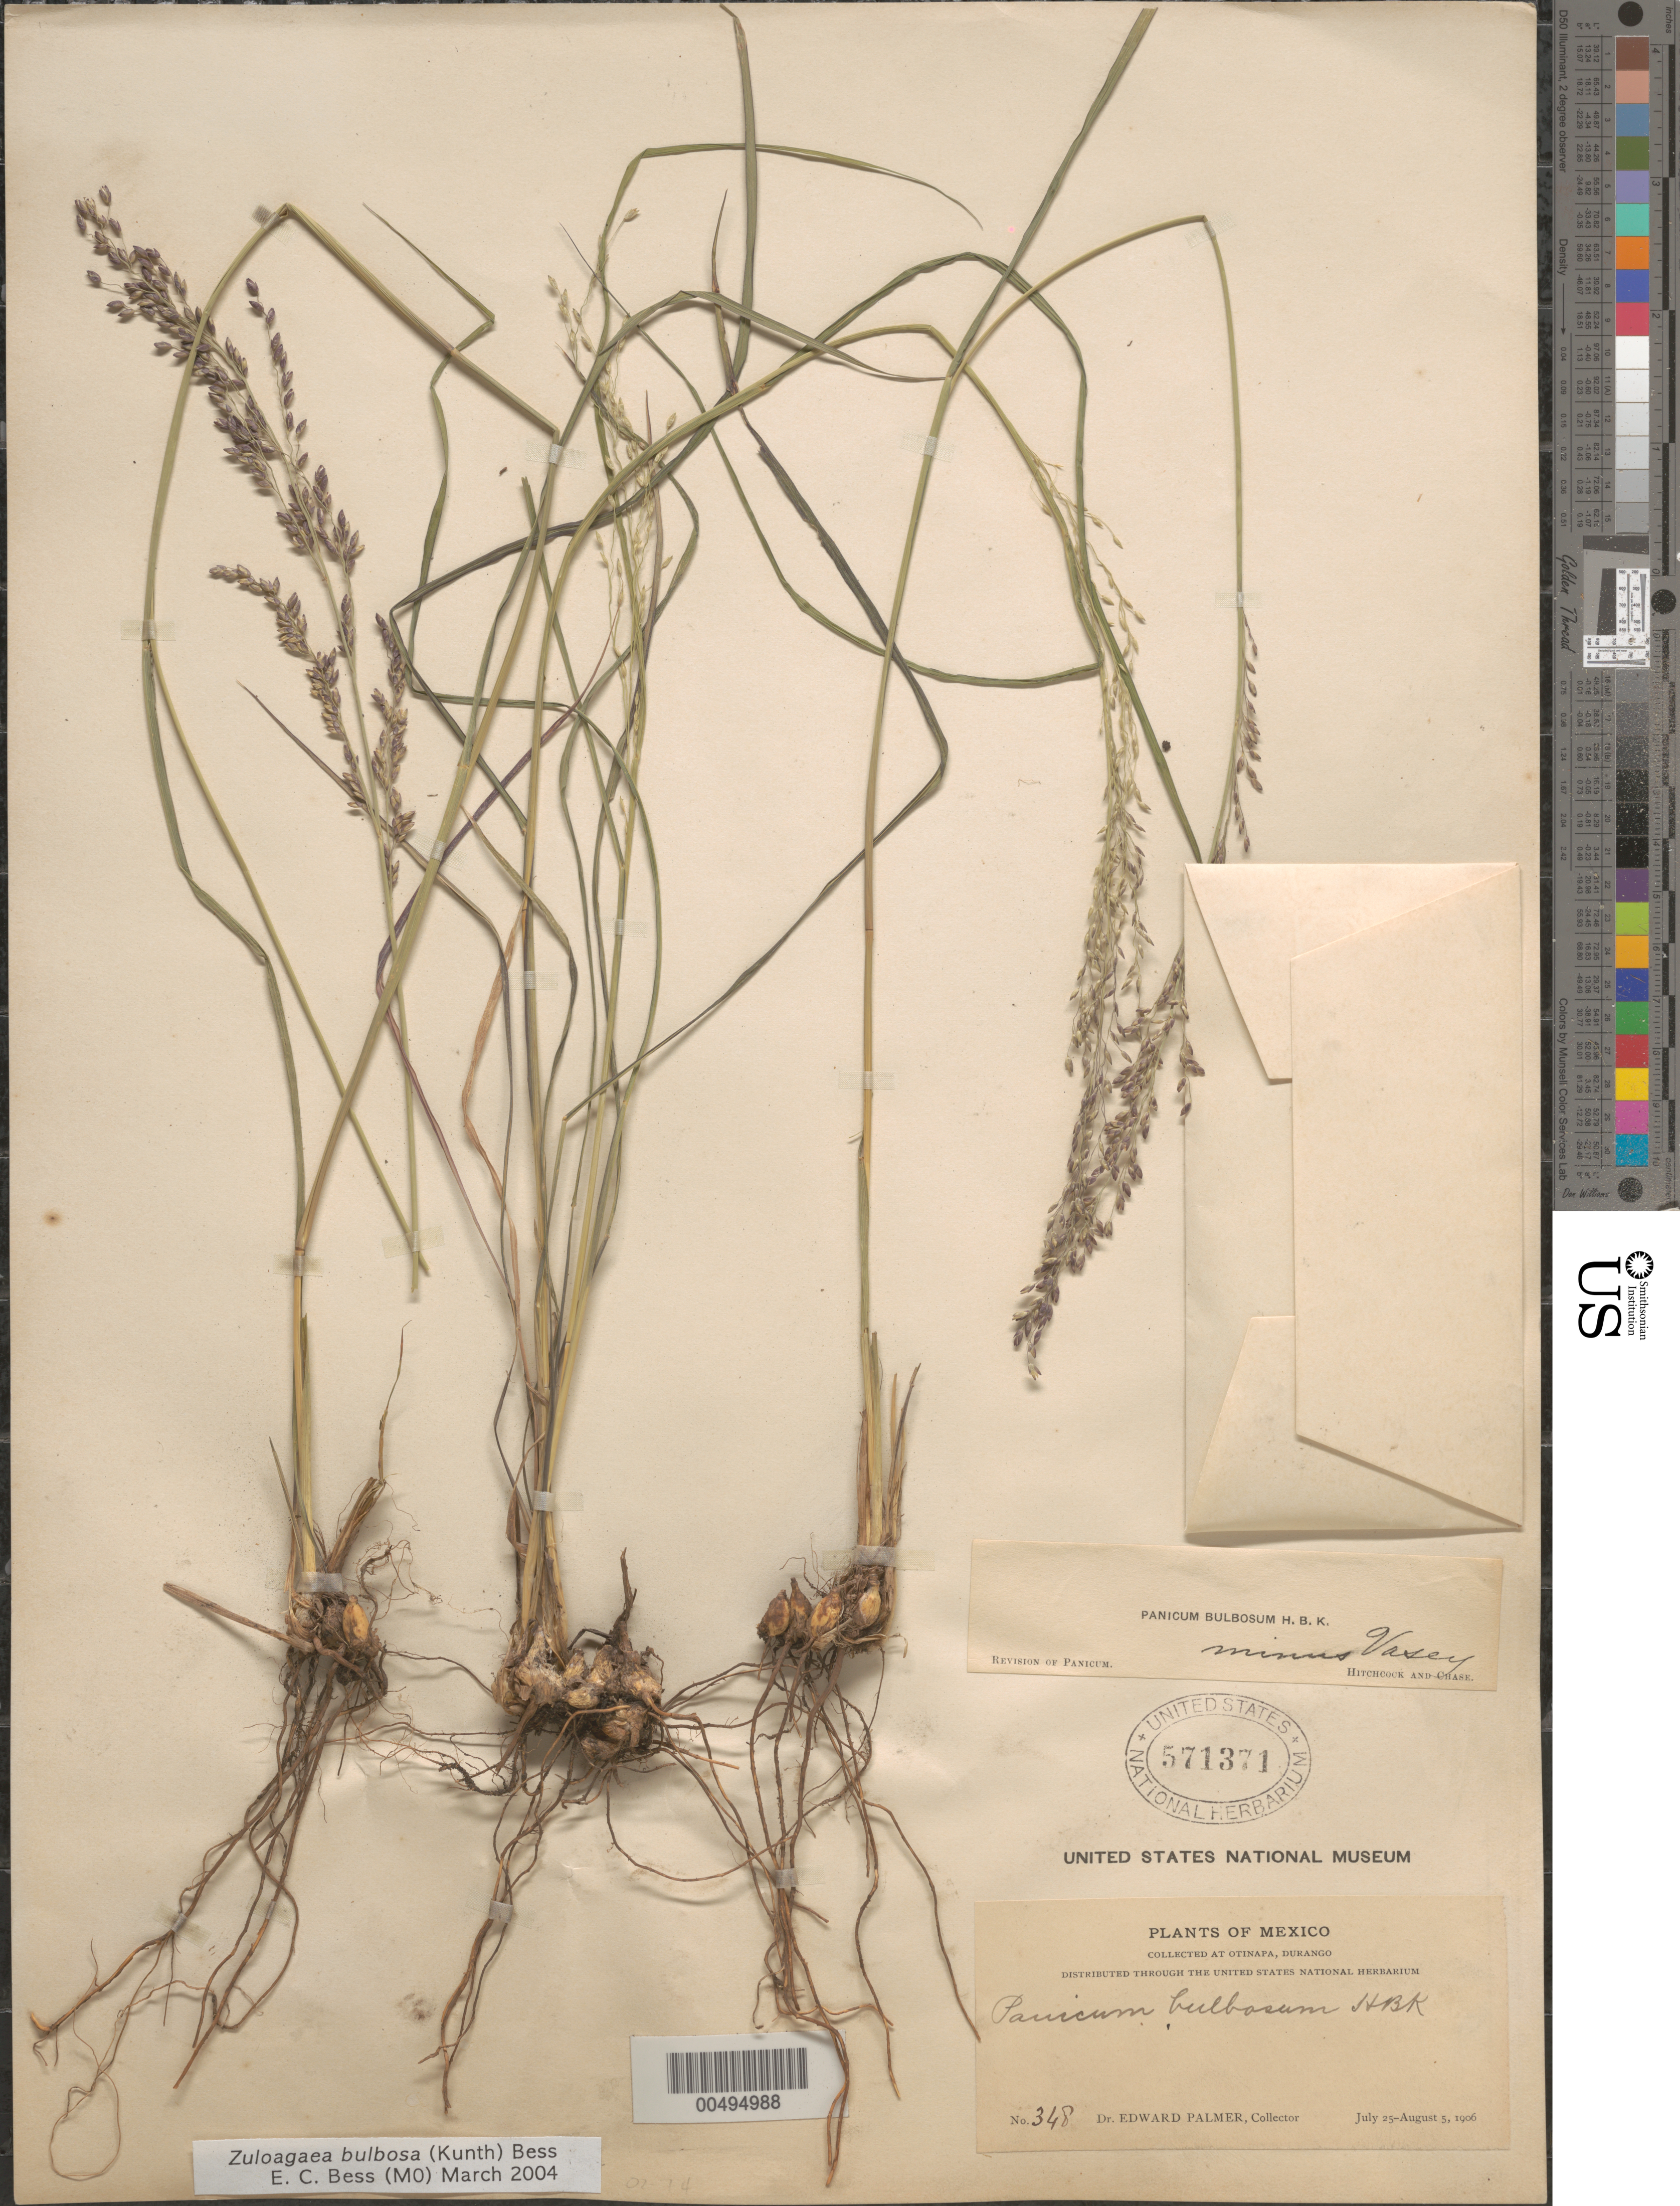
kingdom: Plantae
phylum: Tracheophyta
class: Liliopsida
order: Poales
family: Poaceae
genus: Panicum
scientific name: Panicum bulbosum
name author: Kunth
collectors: E. Palmer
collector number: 348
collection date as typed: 25 Jul 1906 to 5 Aug 1906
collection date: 1906-07-25/1906-08-05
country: Mexico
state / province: Durango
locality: At Otinapa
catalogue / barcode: US 571371